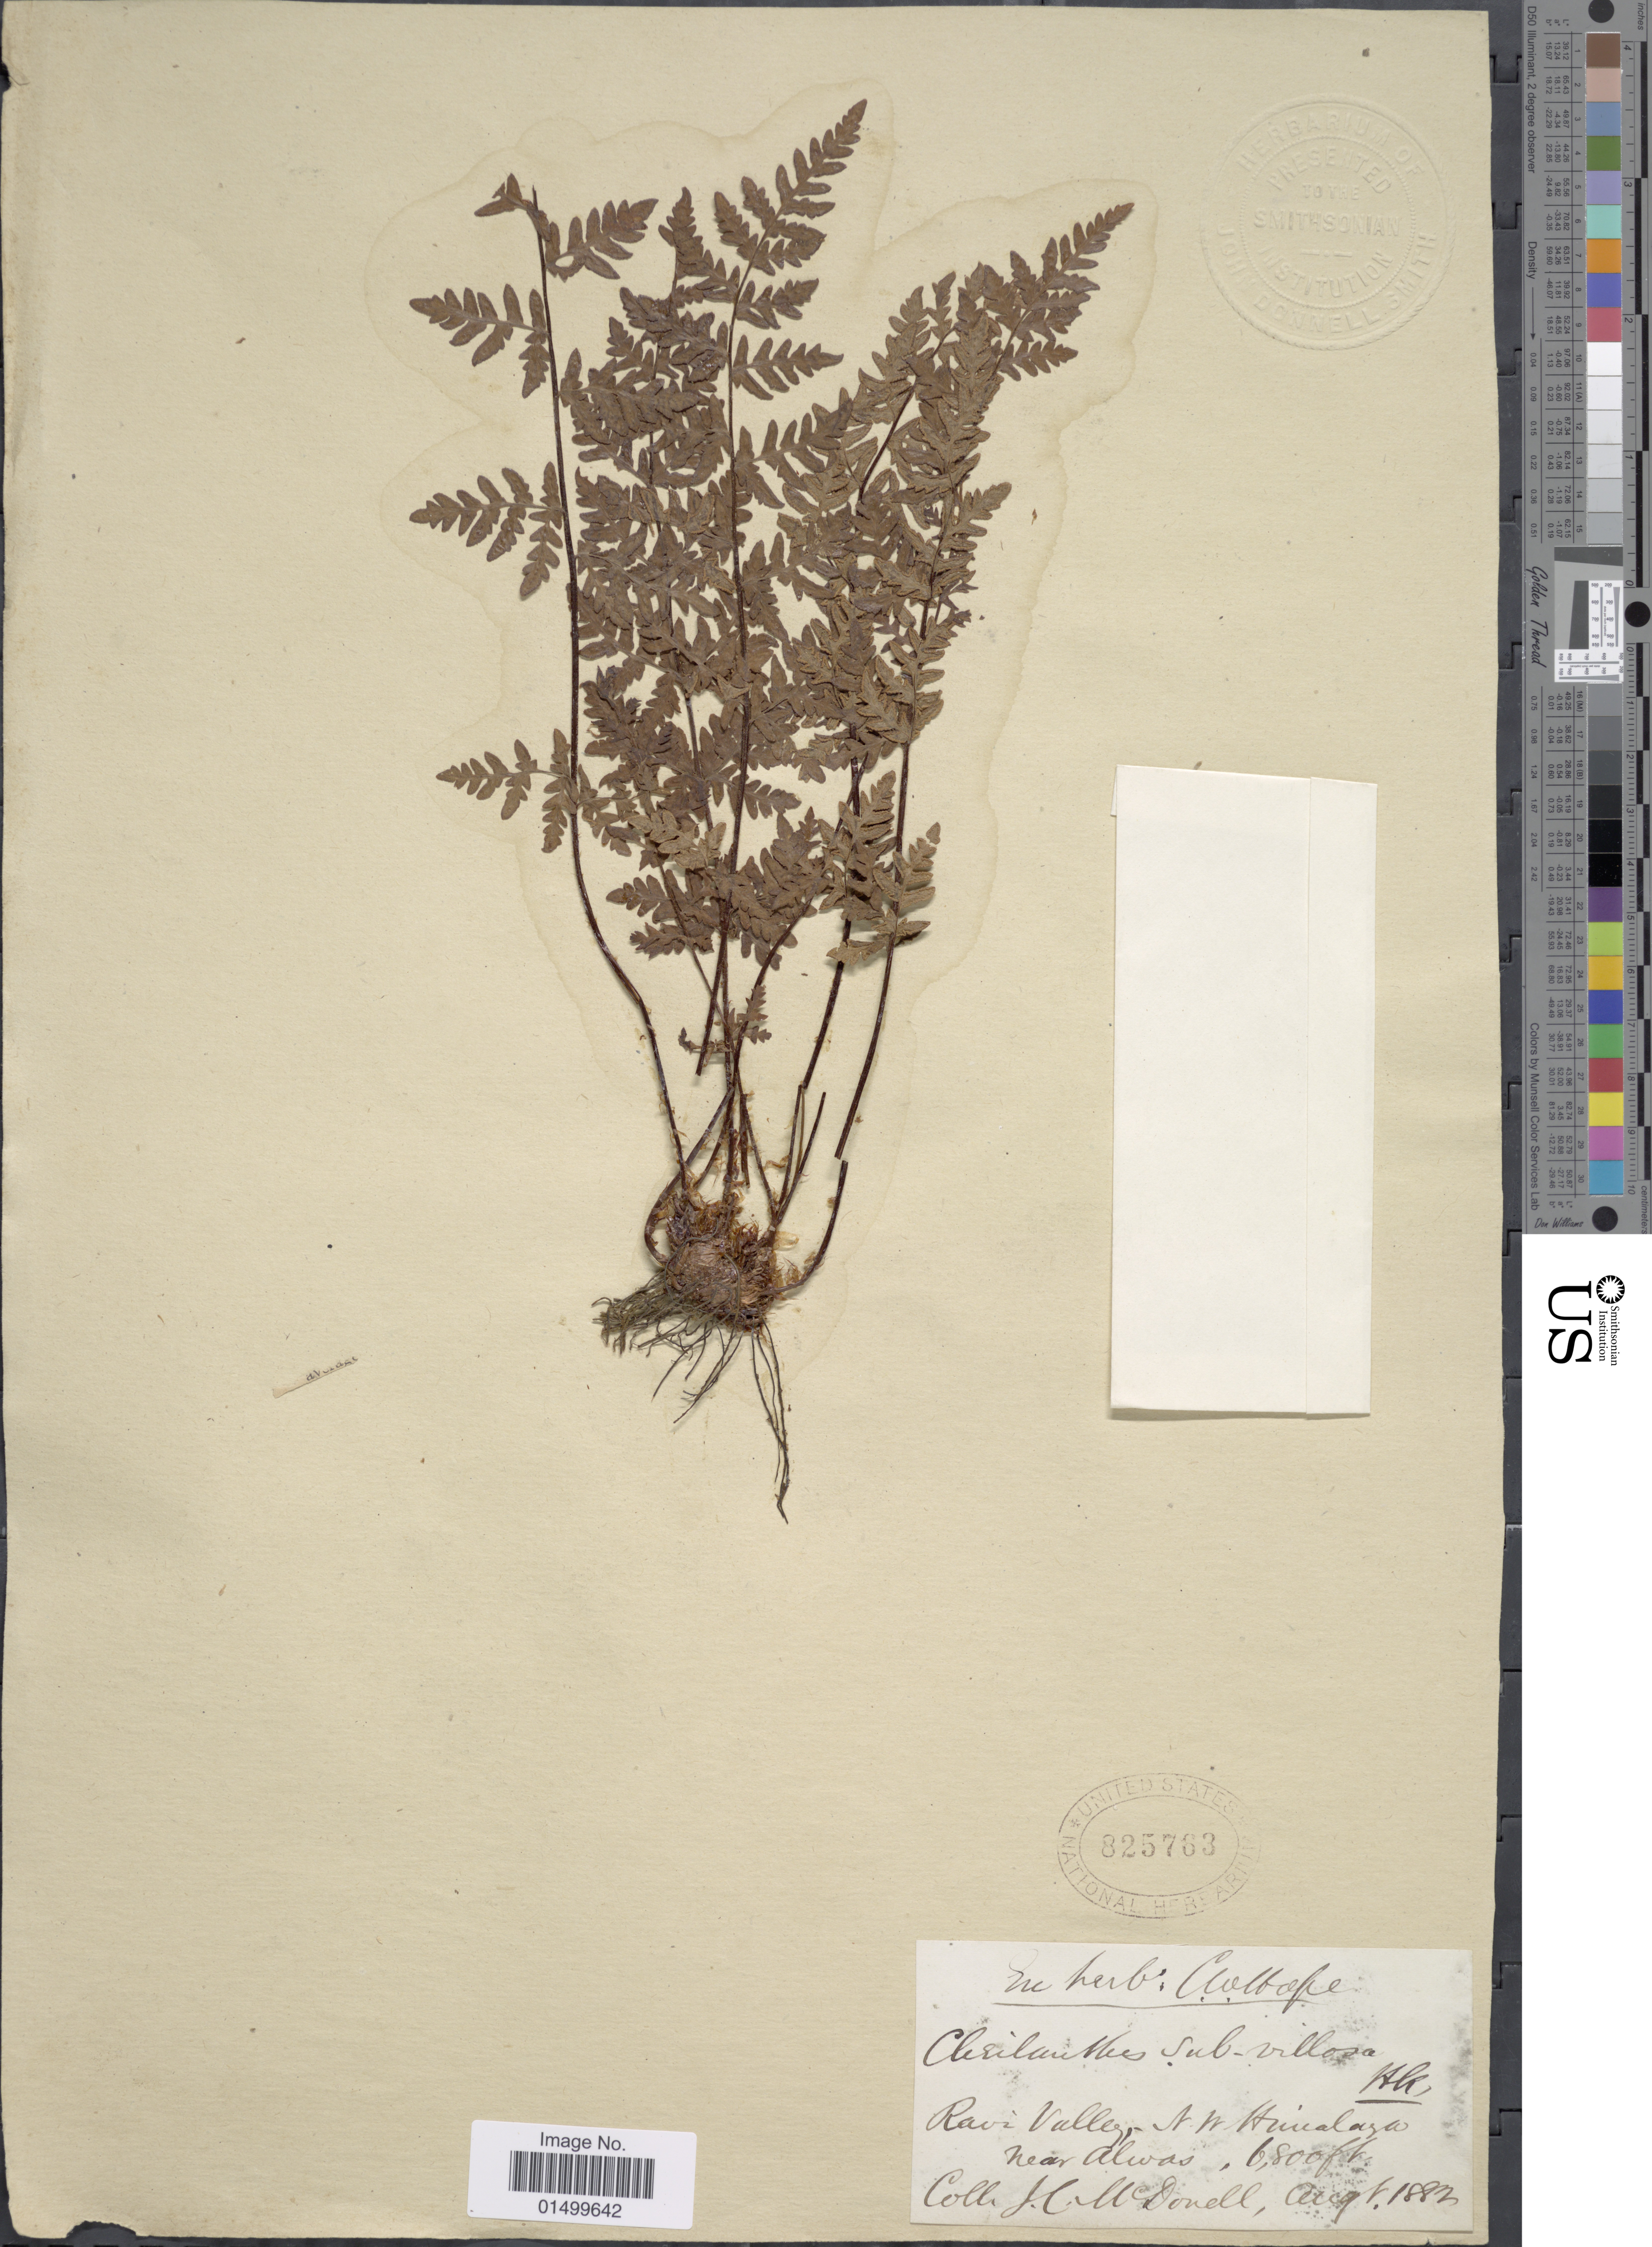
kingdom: Plantae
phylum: Tracheophyta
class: Polypodiopsida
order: Polypodiales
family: Pteridaceae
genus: Cheilanthes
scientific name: Cheilanthes subvillosum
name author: Hook.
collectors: H. Donell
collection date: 1889-08-01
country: India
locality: Ravi Valley, N.W. Himalaya near Alwas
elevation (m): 2073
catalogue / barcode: US 825763